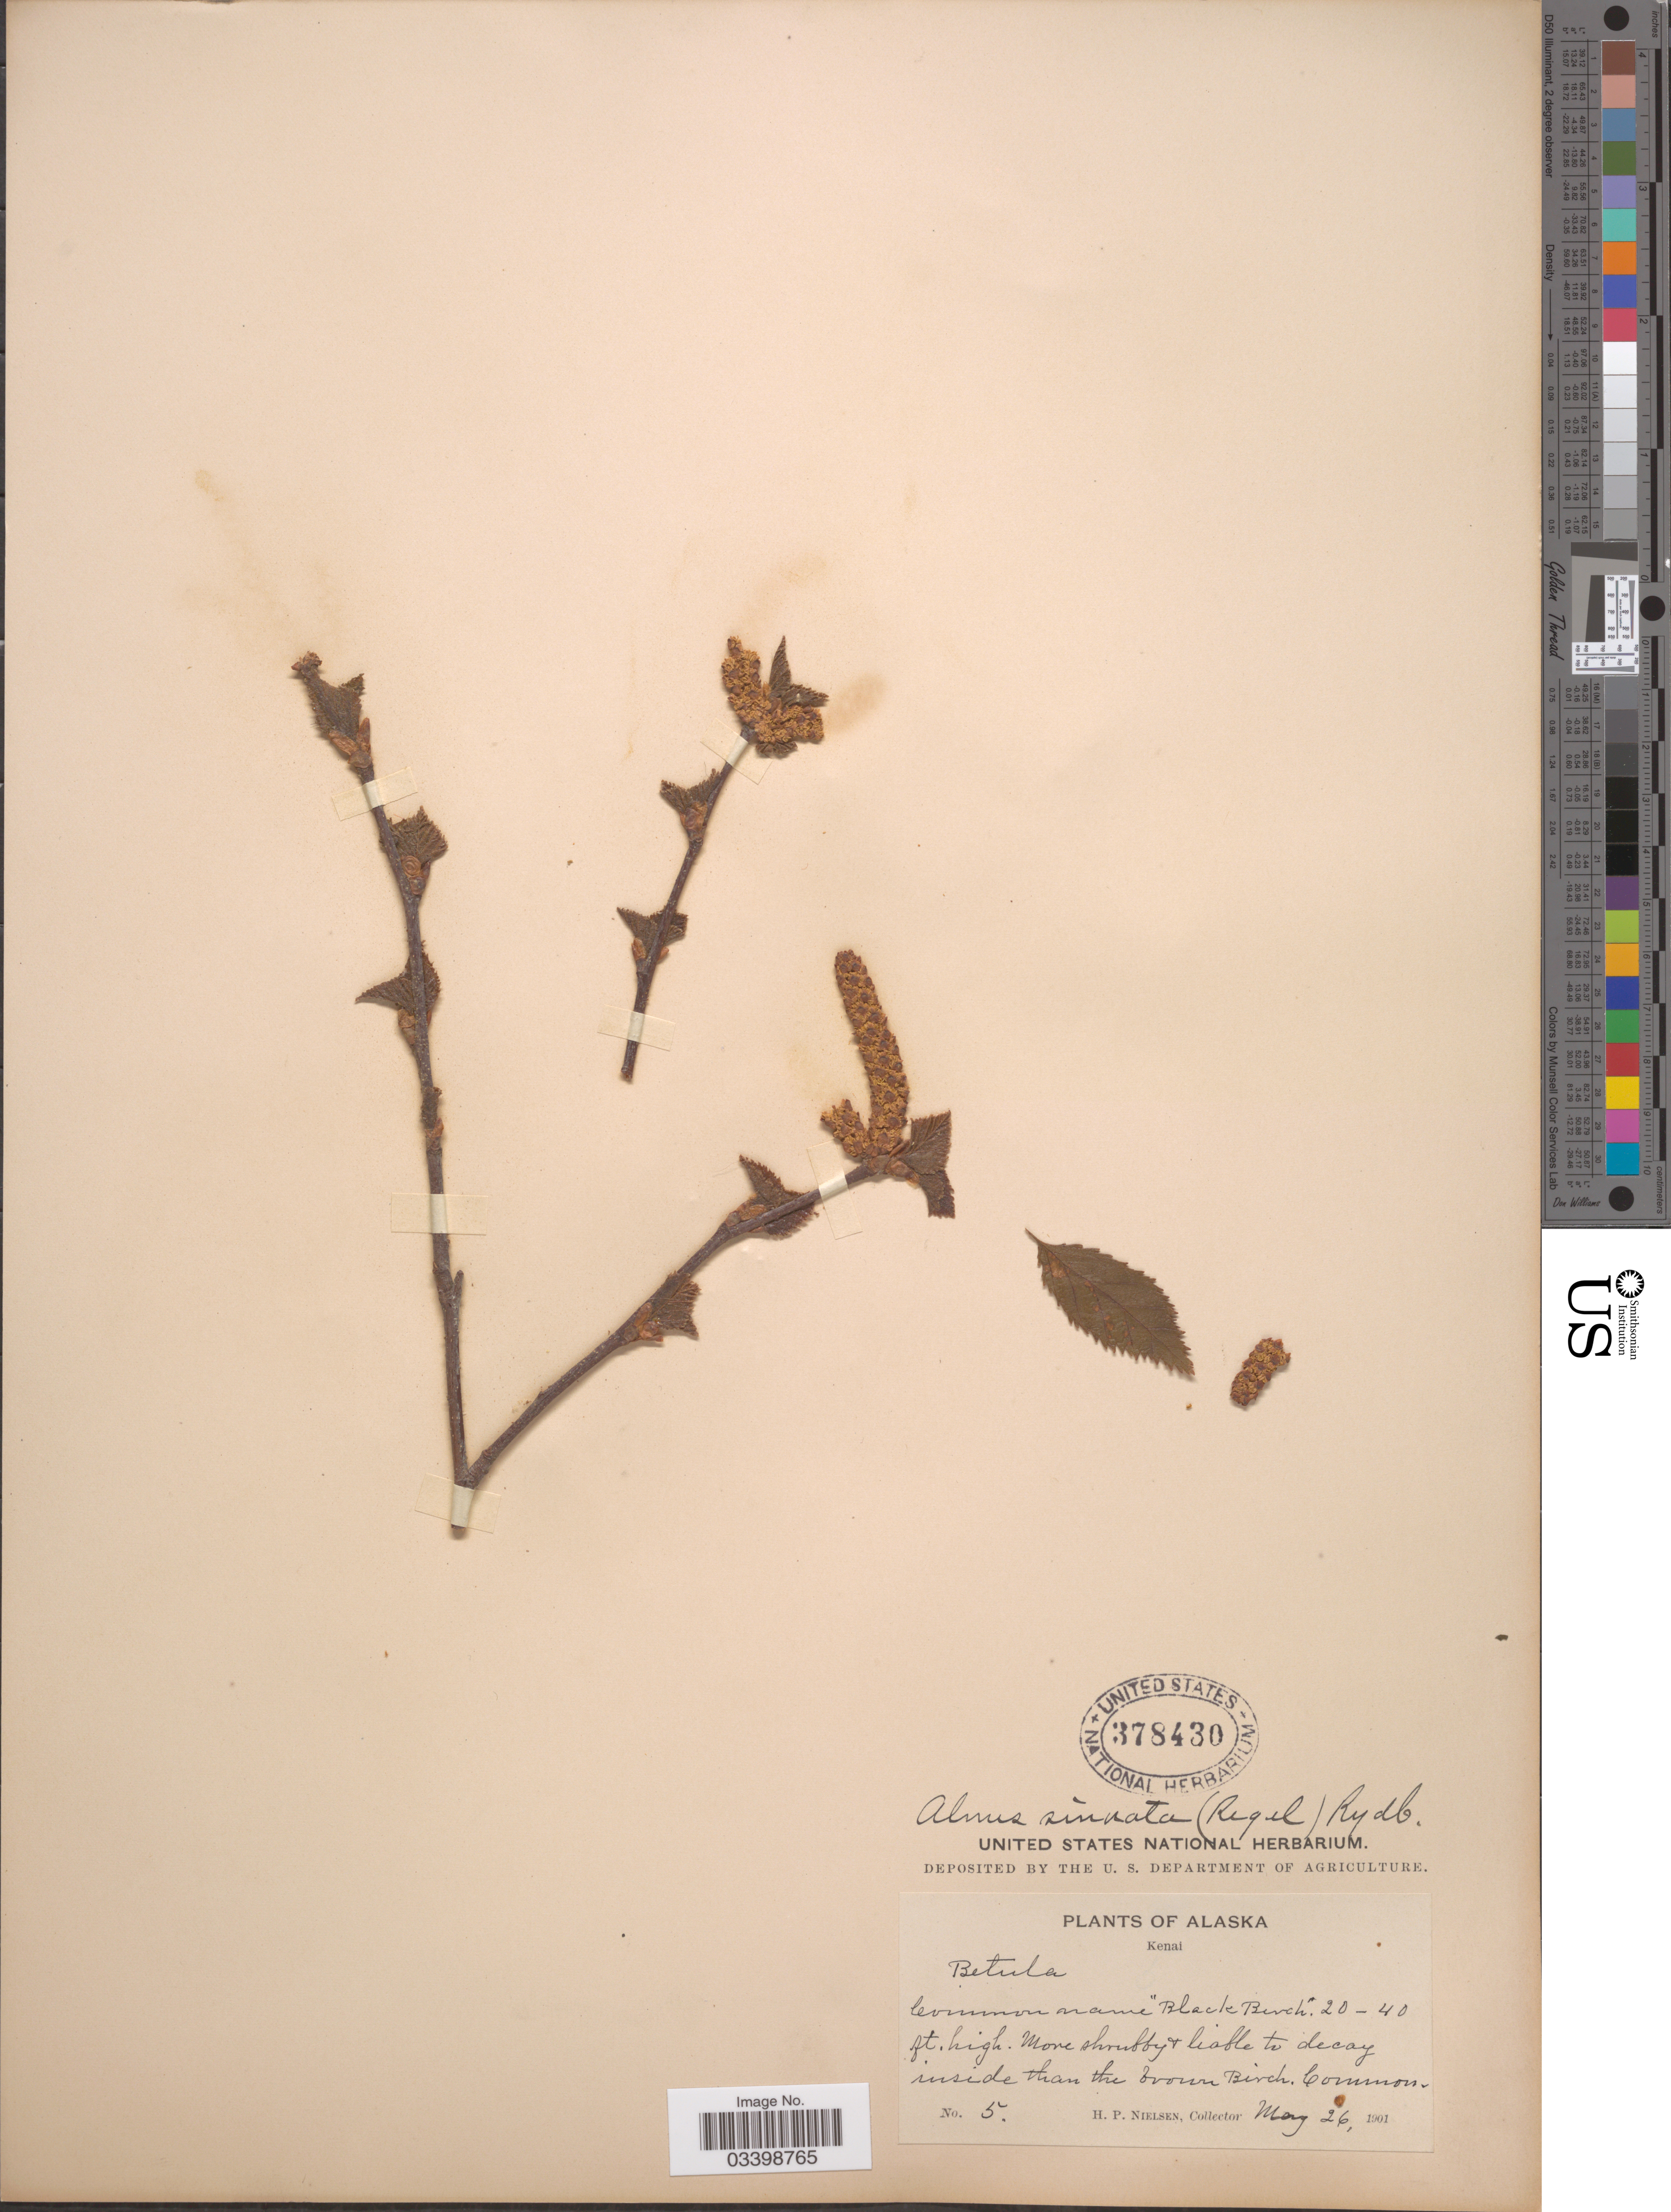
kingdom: Plantae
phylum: Tracheophyta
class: Magnoliopsida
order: Fagales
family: Betulaceae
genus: Alnus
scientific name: Alnus viridis subsp. sinuata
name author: Regel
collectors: H. P. Nielsen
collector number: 5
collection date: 1901-05-26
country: United States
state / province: Alaska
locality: Kenai.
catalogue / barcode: US 378430